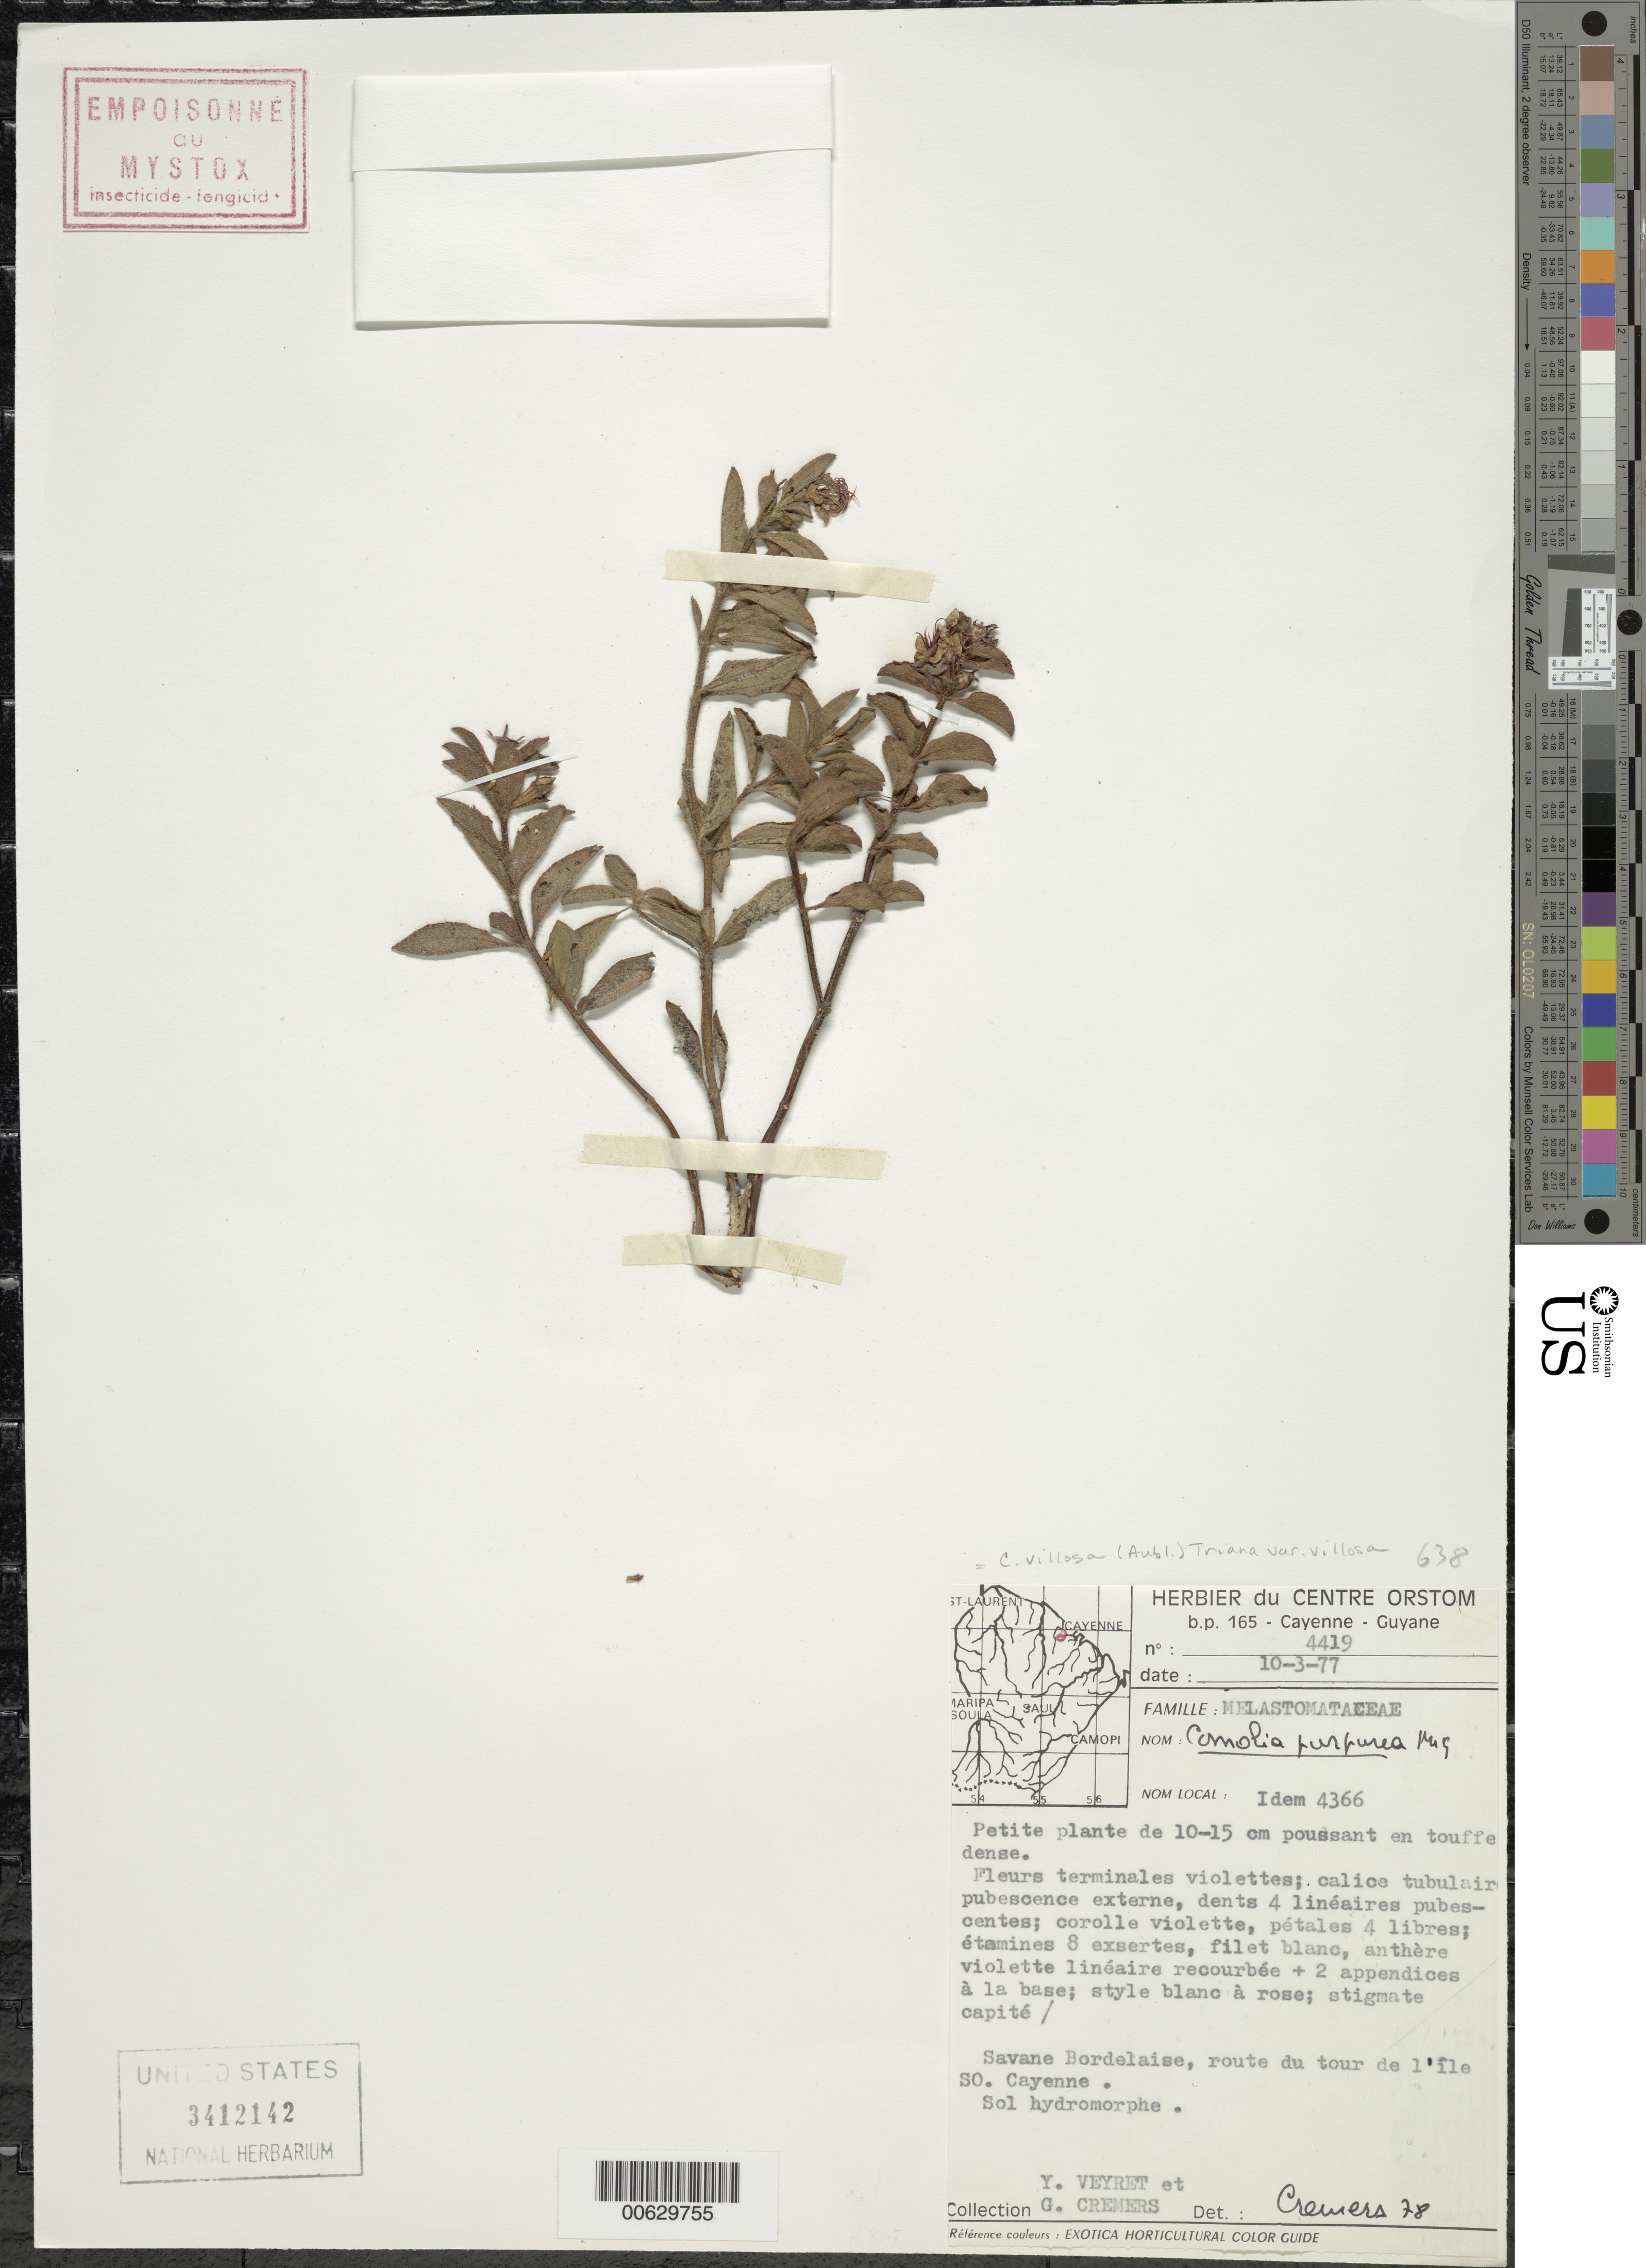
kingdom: Plantae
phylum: Tracheophyta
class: Magnoliopsida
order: Myrtales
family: Melastomataceae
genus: Comolia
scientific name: Comolia villosa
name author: (Aubl.) Triana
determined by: Nunes da Silva, Diego, (RB), Jardim Botanico do Rio de Janeiro - Herbario (BRAZIL)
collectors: Y. Veyret & G. Cremers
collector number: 4419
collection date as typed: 10-Mar-77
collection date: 1977-03-10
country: French Guiana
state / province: Cayenne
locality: Cayenne, route du tour de l'Ile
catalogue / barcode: US 3412142